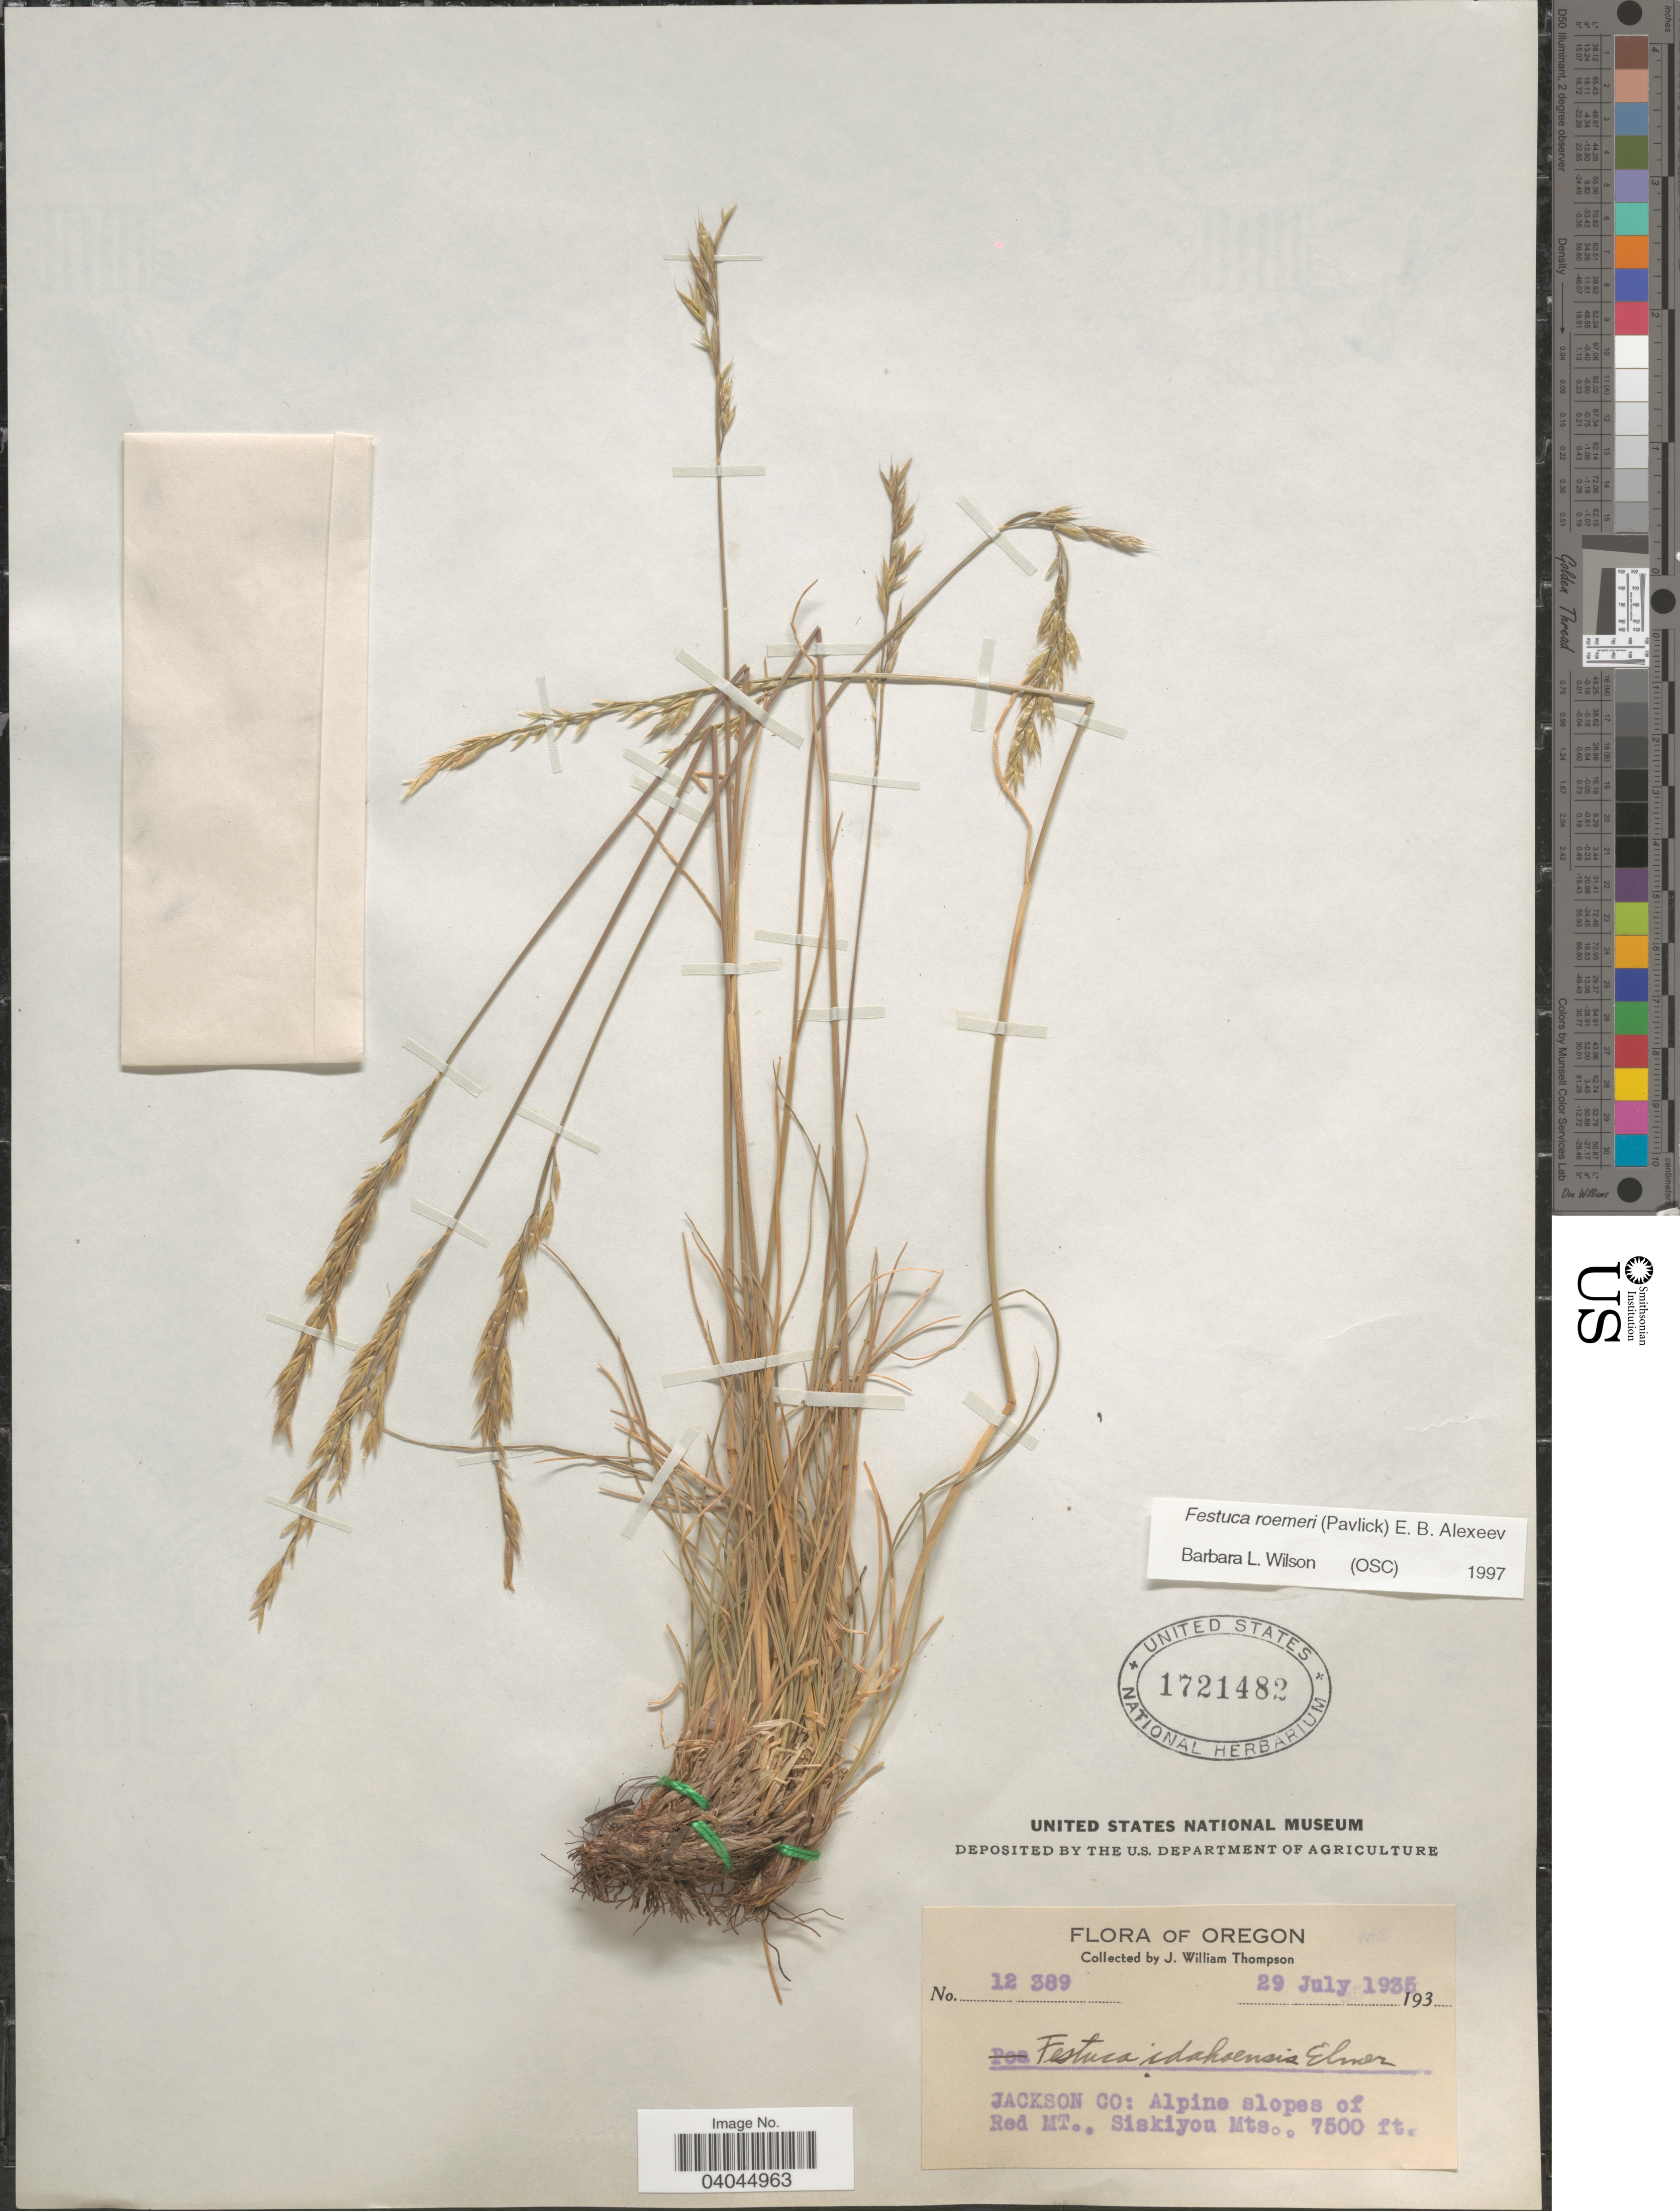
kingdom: Plantae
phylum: Tracheophyta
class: Liliopsida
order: Poales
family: Poaceae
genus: Festuca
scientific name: Festuca roemeri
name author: (Pavlick) E.B. Alexeev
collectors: J. W. Thompson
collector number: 12389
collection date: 1935-07-29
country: United States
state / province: Oregon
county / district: Jackson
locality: Jackson Co: Alpine slopes of Red Mt., Siskiyou Mts.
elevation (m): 2286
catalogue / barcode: US 1721482